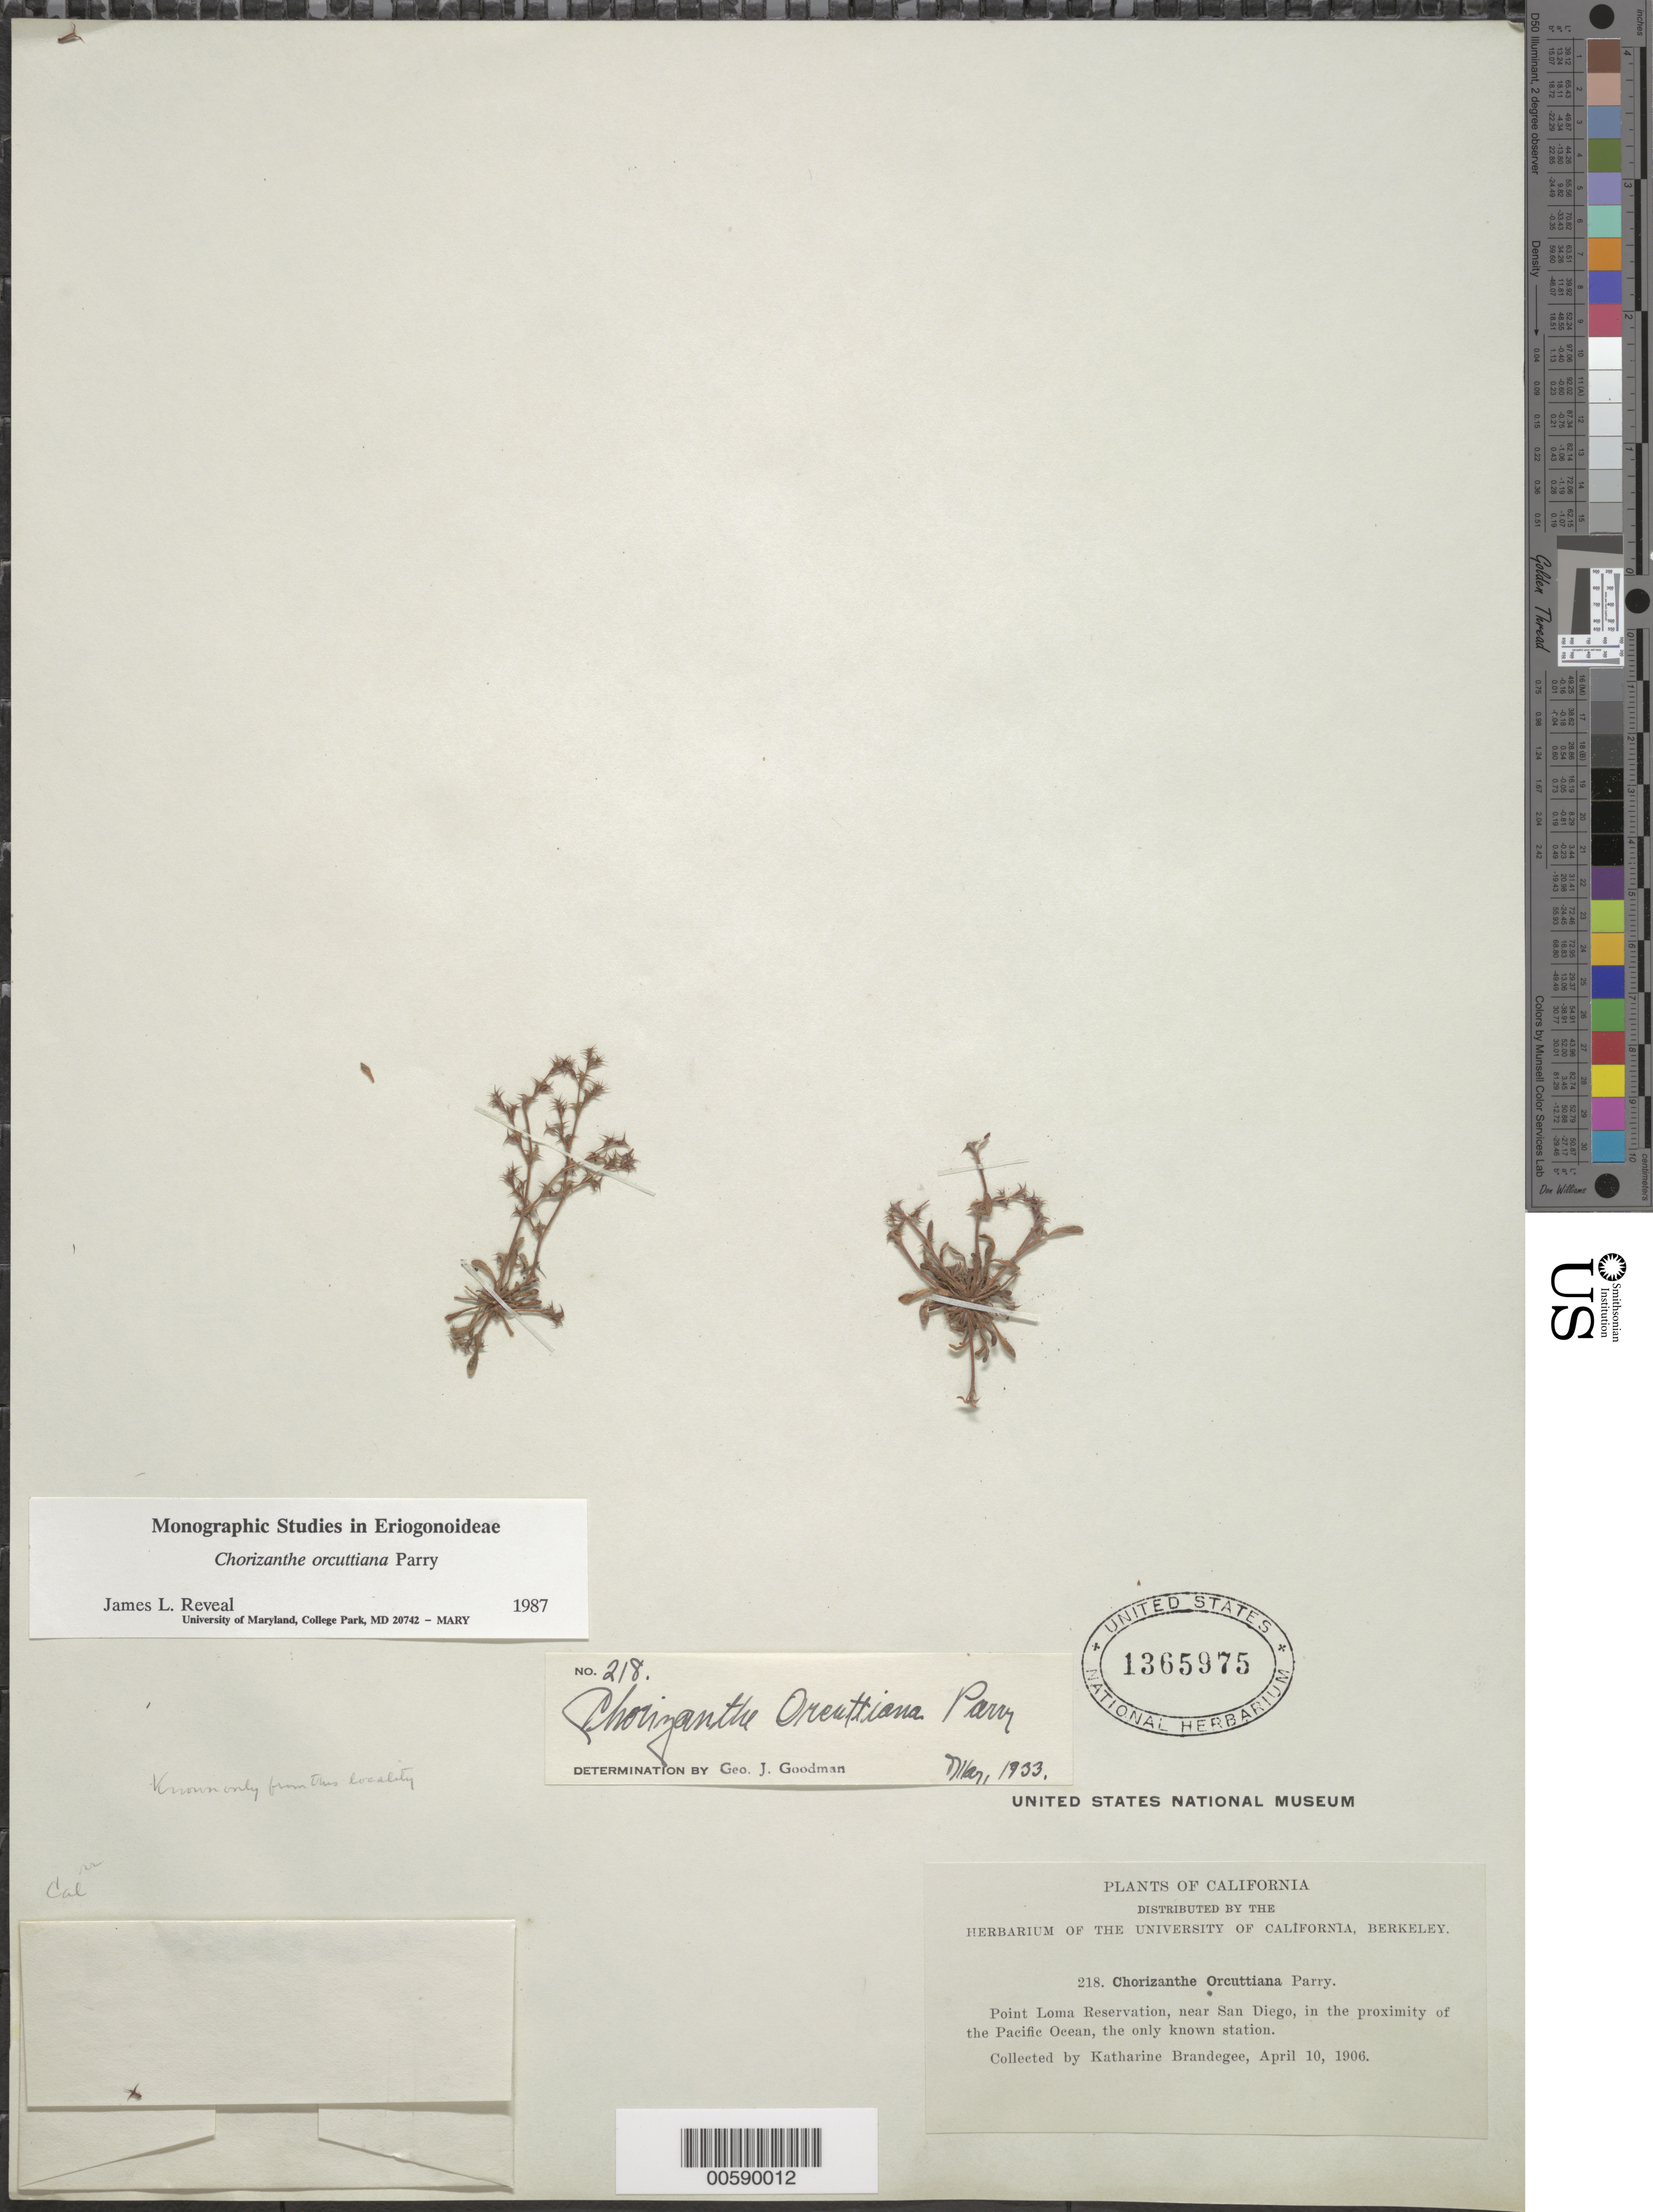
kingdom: Plantae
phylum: Tracheophyta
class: Magnoliopsida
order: Caryophyllales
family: Polygonaceae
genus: Chorizanthe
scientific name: Chorizanthe orcuttiana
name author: Parry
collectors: M. K. Brandegee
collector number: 218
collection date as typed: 10 Apr 1906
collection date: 1906-04-10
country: United States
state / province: California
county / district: San Diego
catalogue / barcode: US 1365975